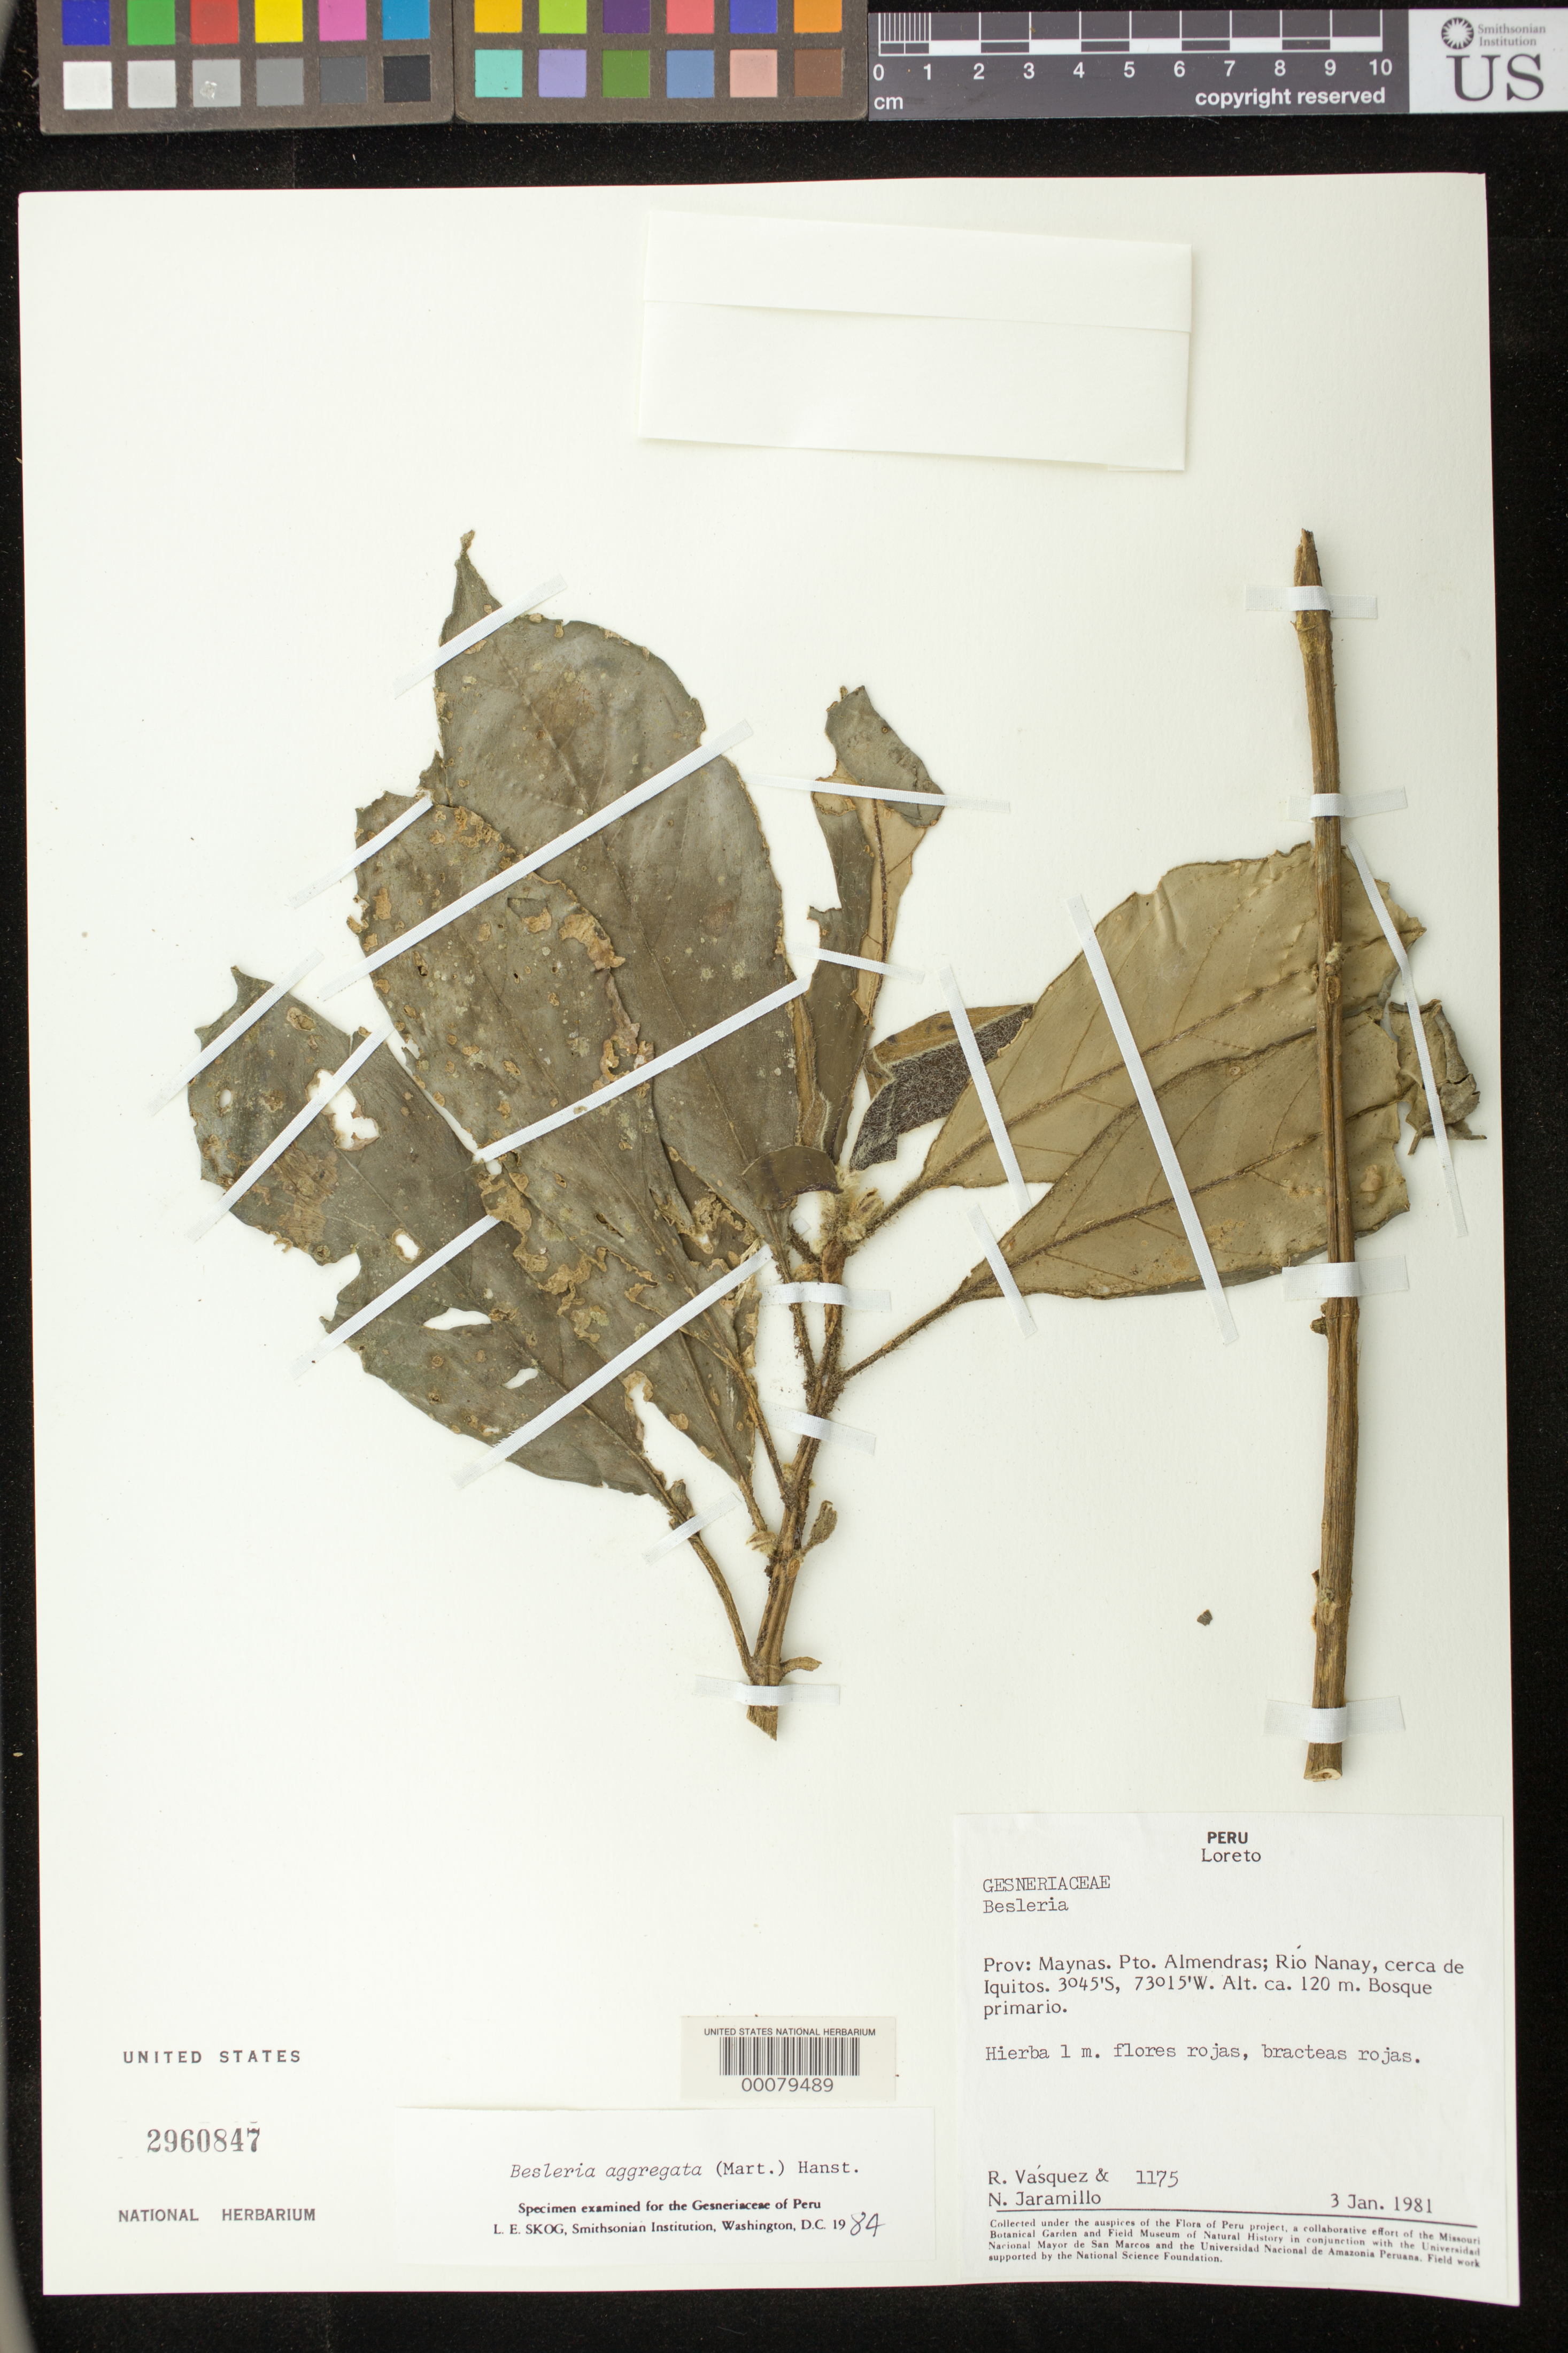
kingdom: Plantae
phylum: Tracheophyta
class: Magnoliopsida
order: Lamiales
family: Gesneriaceae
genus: Besleria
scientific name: Besleria aggregata var. aggregata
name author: (Mart.) Hanst.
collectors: R. Vásquez & N. Jaramillo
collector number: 1175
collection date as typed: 03 Jan 1981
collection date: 1981-01-03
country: Peru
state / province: Loreto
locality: Prov. Maynas, Pto. Almendras, Rio Nanay, cerca de Iquitos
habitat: Primary forest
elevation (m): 120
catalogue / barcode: US 2960847